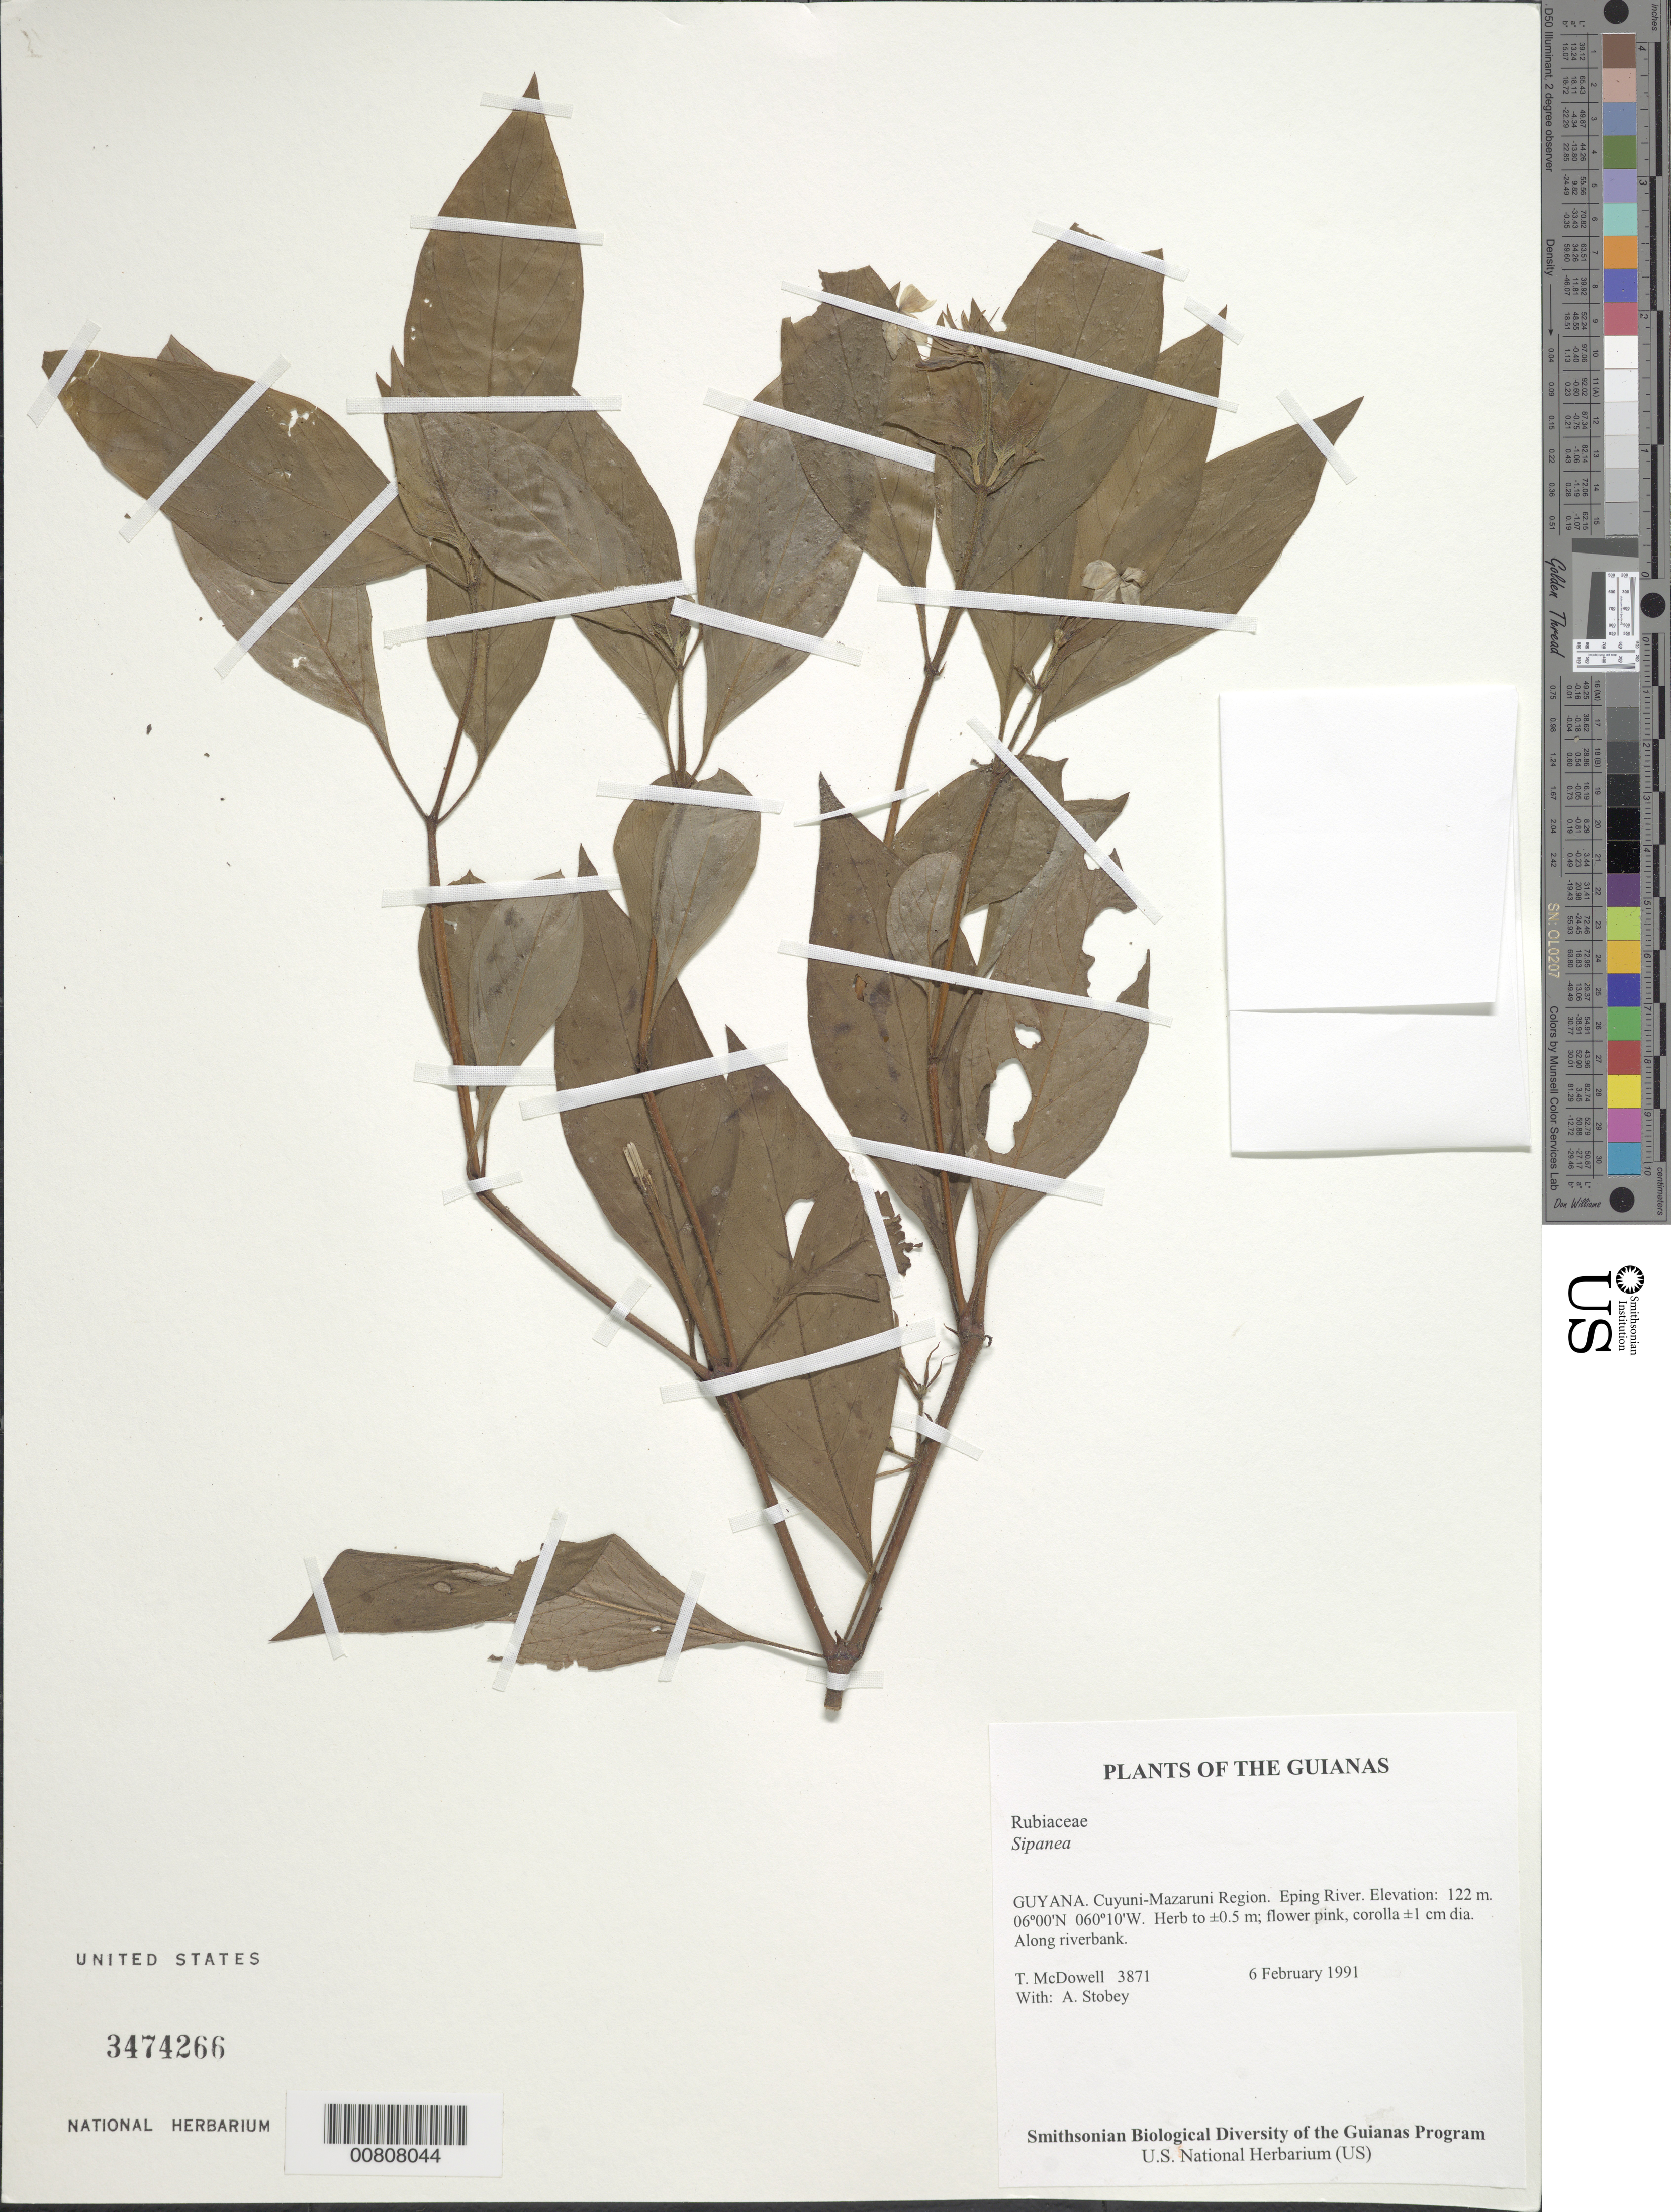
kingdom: Plantae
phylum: Tracheophyta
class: Magnoliopsida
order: Gentianales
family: Rubiaceae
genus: Sipanea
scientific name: Sipanea sp.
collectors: T. McDowell & A. Stobey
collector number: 3871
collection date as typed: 6 February 1991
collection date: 1991-02-06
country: Guyana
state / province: Cuyuni-Mazaruni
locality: Eping River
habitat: Around campsites and old mine pits. Riverine sediments and sand-quartzite terrace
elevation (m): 122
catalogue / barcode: US 3474266